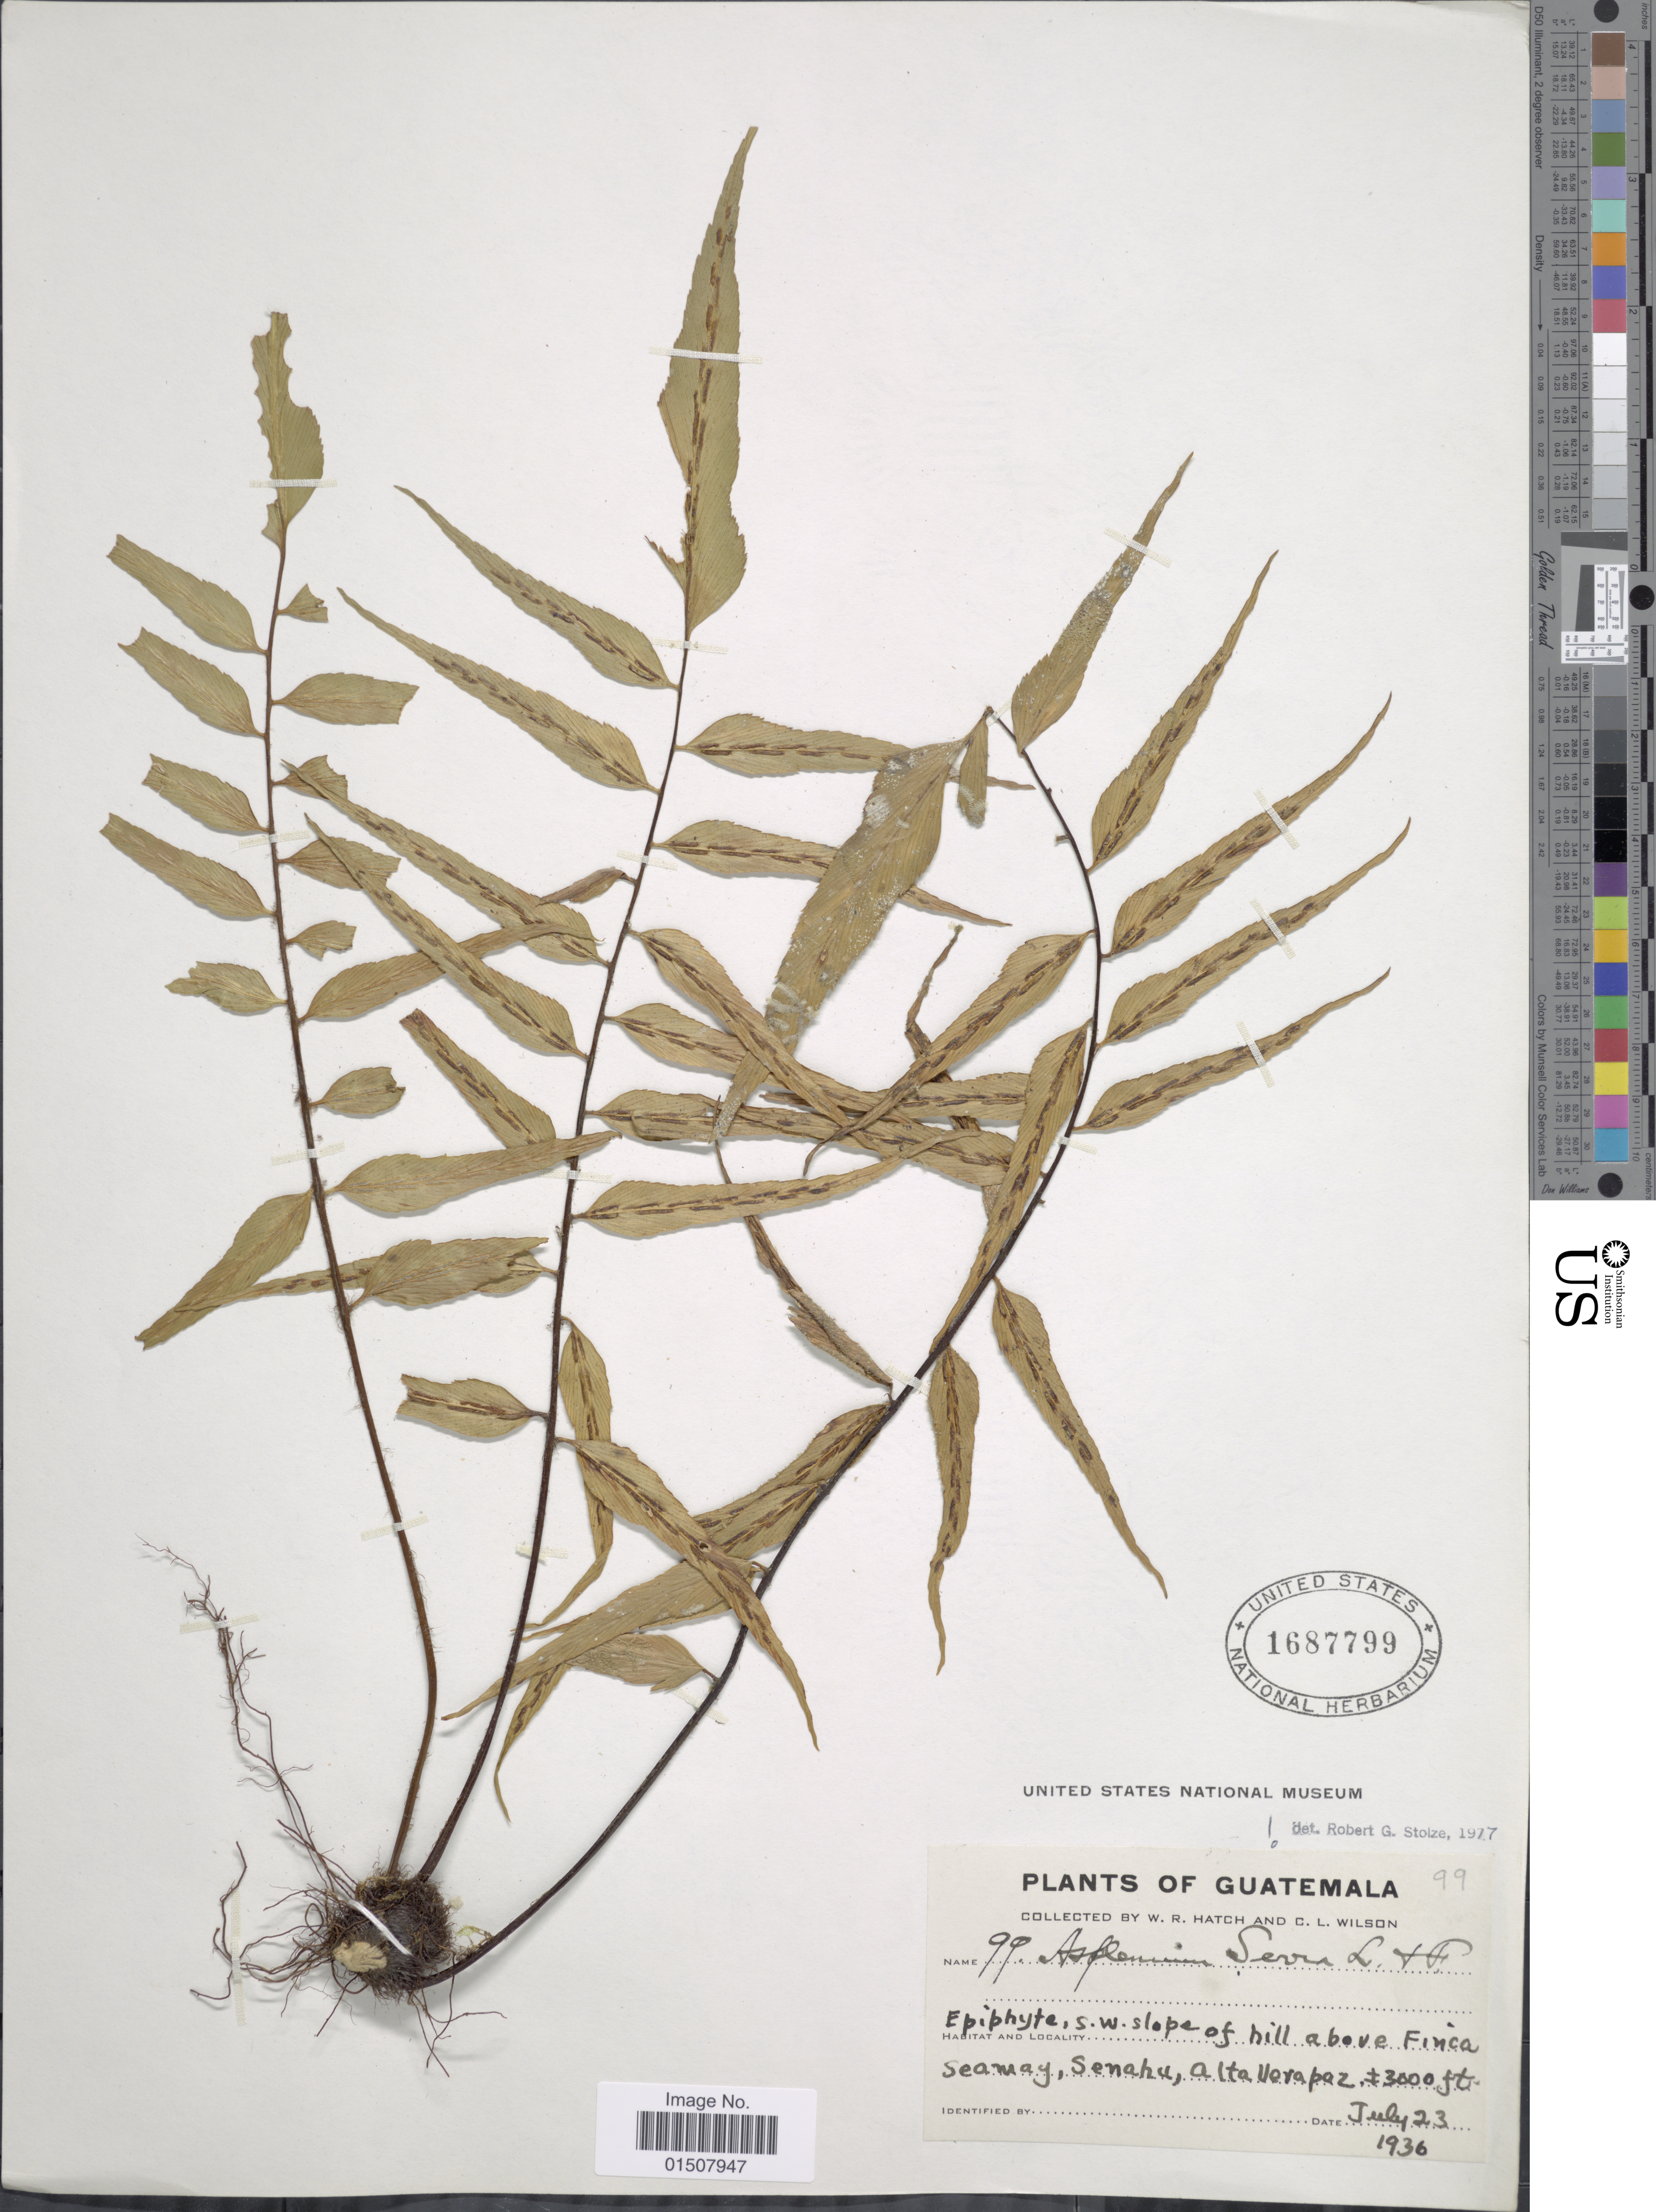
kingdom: Plantae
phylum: Tracheophyta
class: Polypodiopsida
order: Polypodiales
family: Aspleniaceae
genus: Asplenium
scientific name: Asplenium serra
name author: Langsd. & Fisch.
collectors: W. Hatch & C. L. Wilson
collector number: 99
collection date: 1936-07-23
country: Guatemala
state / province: Alta Verapaz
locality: s.w. slope of hill above finca Seamay, Senahu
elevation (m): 914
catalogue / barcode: US 1687799